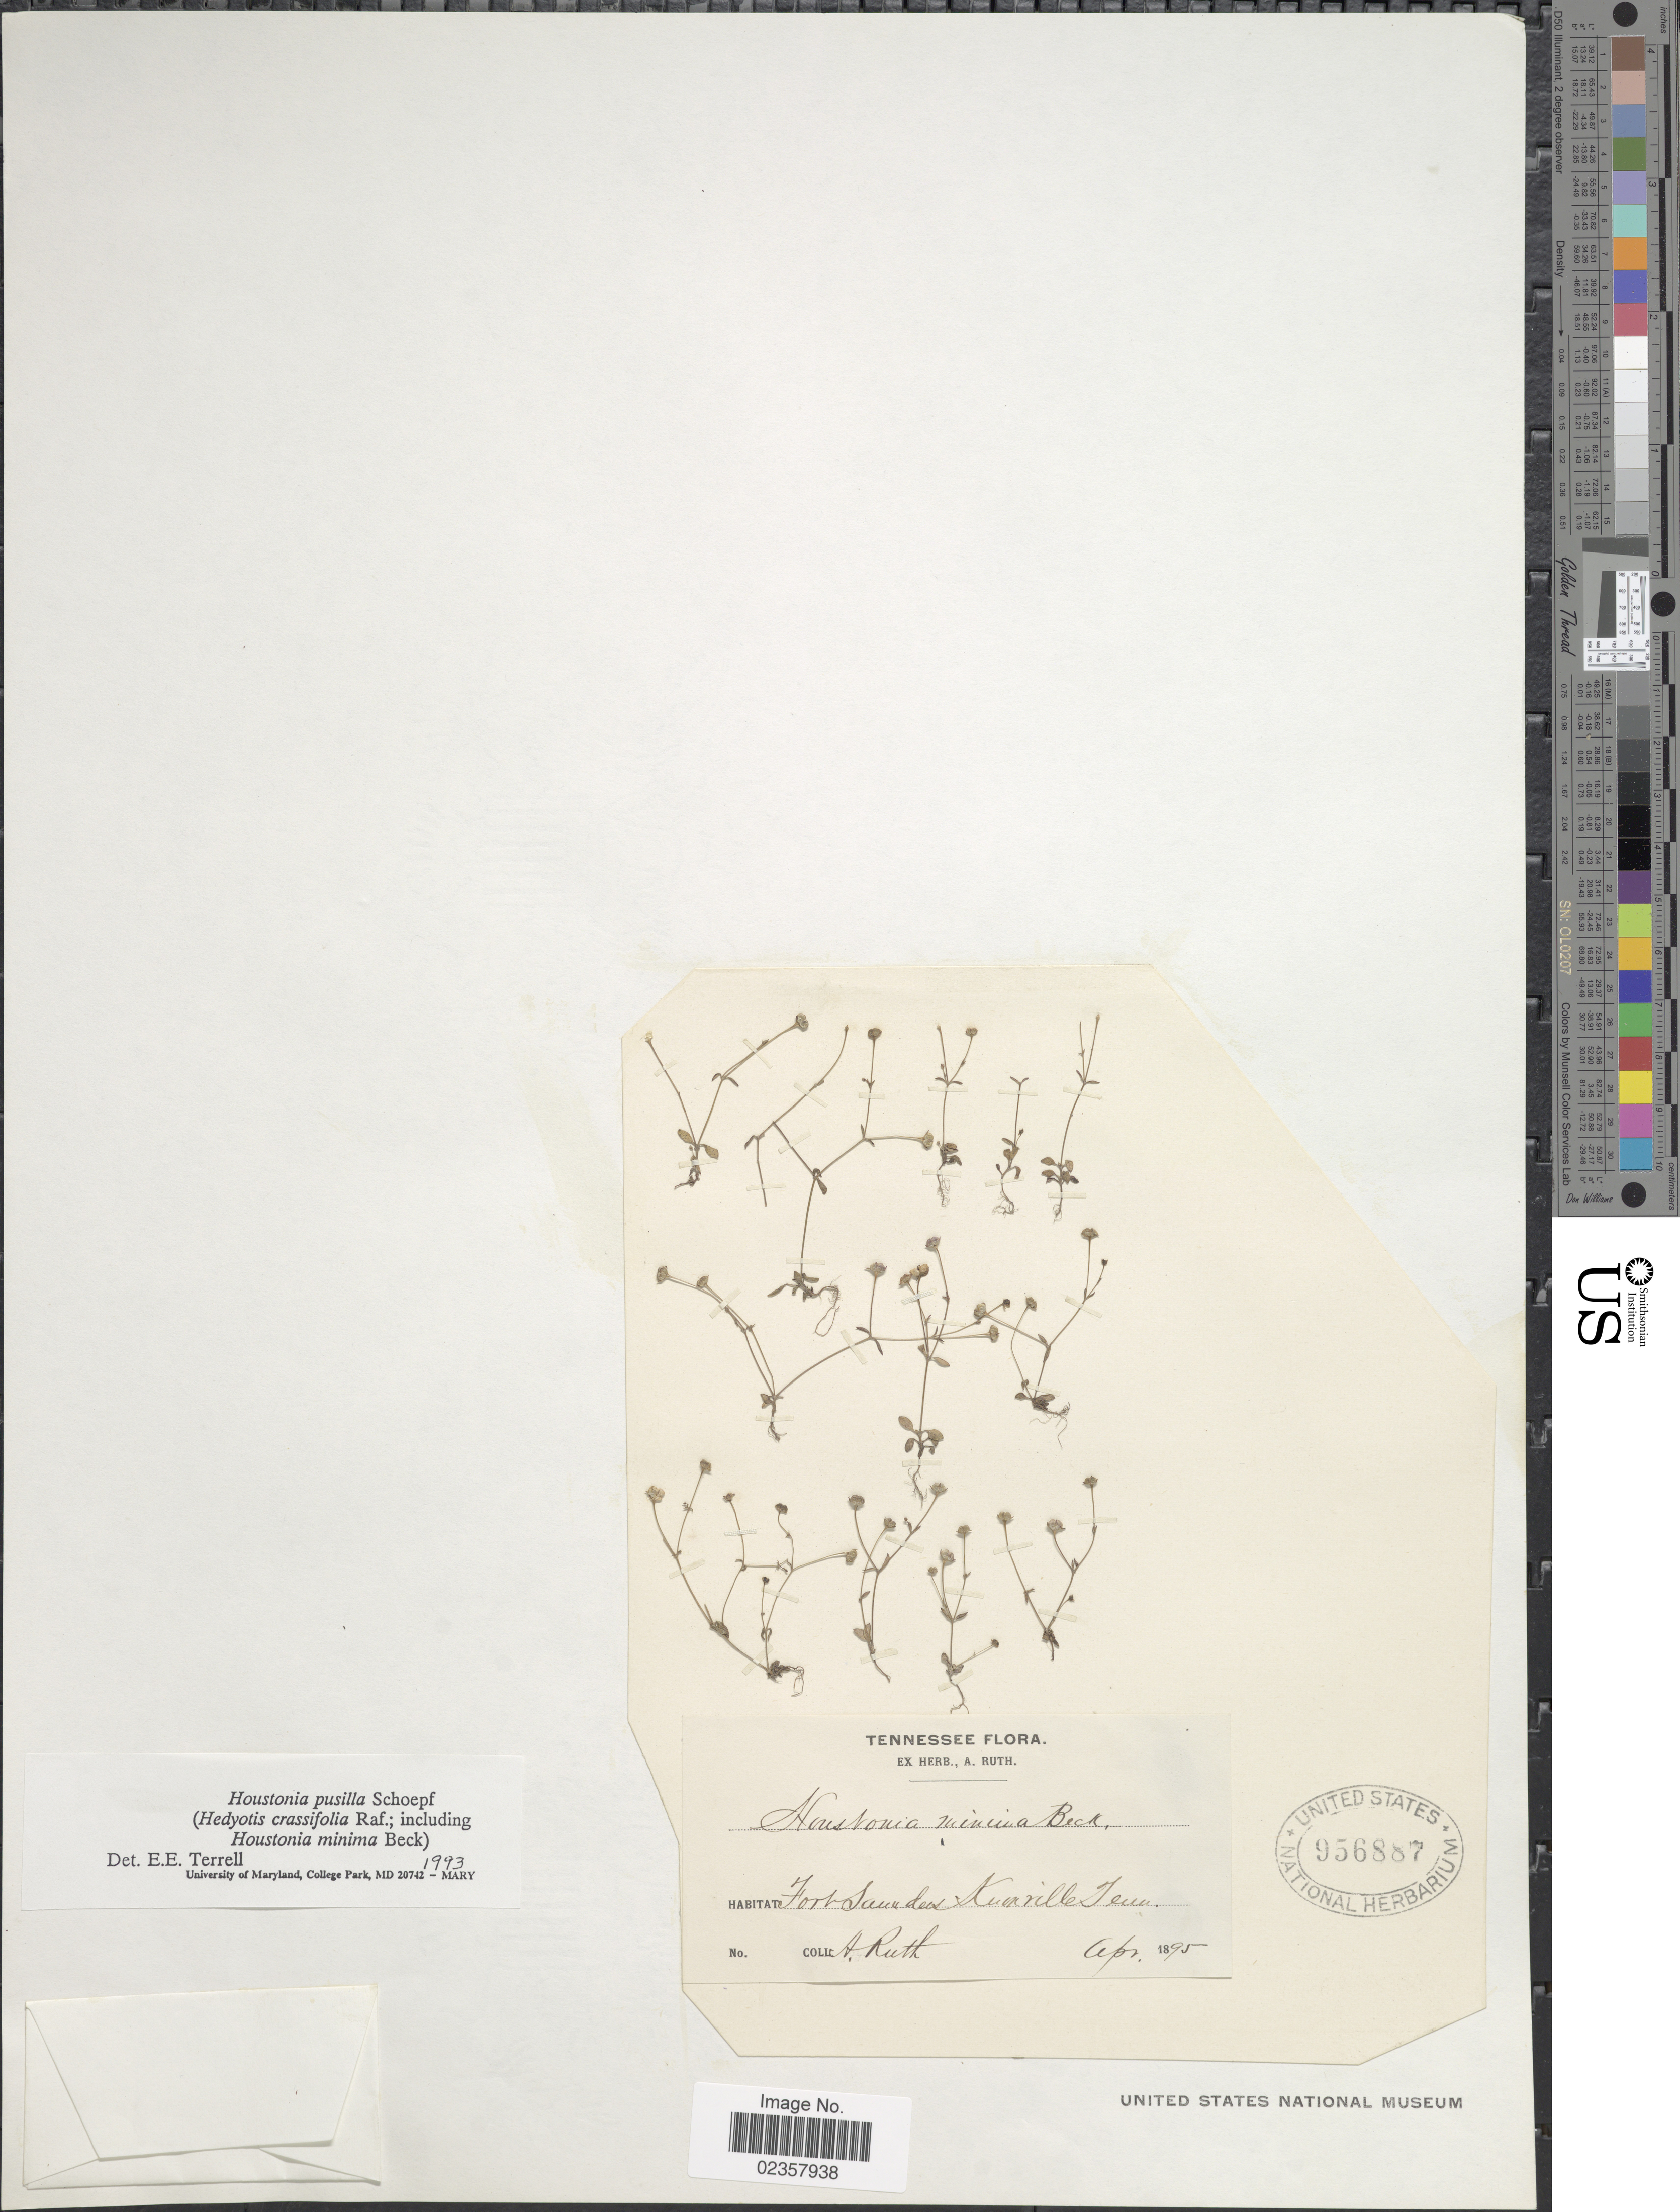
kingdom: Plantae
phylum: Tracheophyta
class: Magnoliopsida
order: Gentianales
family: Rubiaceae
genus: Houstonia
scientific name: Houstonia pusilla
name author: Schoepf.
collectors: A. Ruth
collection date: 1895-04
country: United States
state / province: Tennessee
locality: Fort Sanders Knoxville Tenn.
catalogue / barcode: US 956887